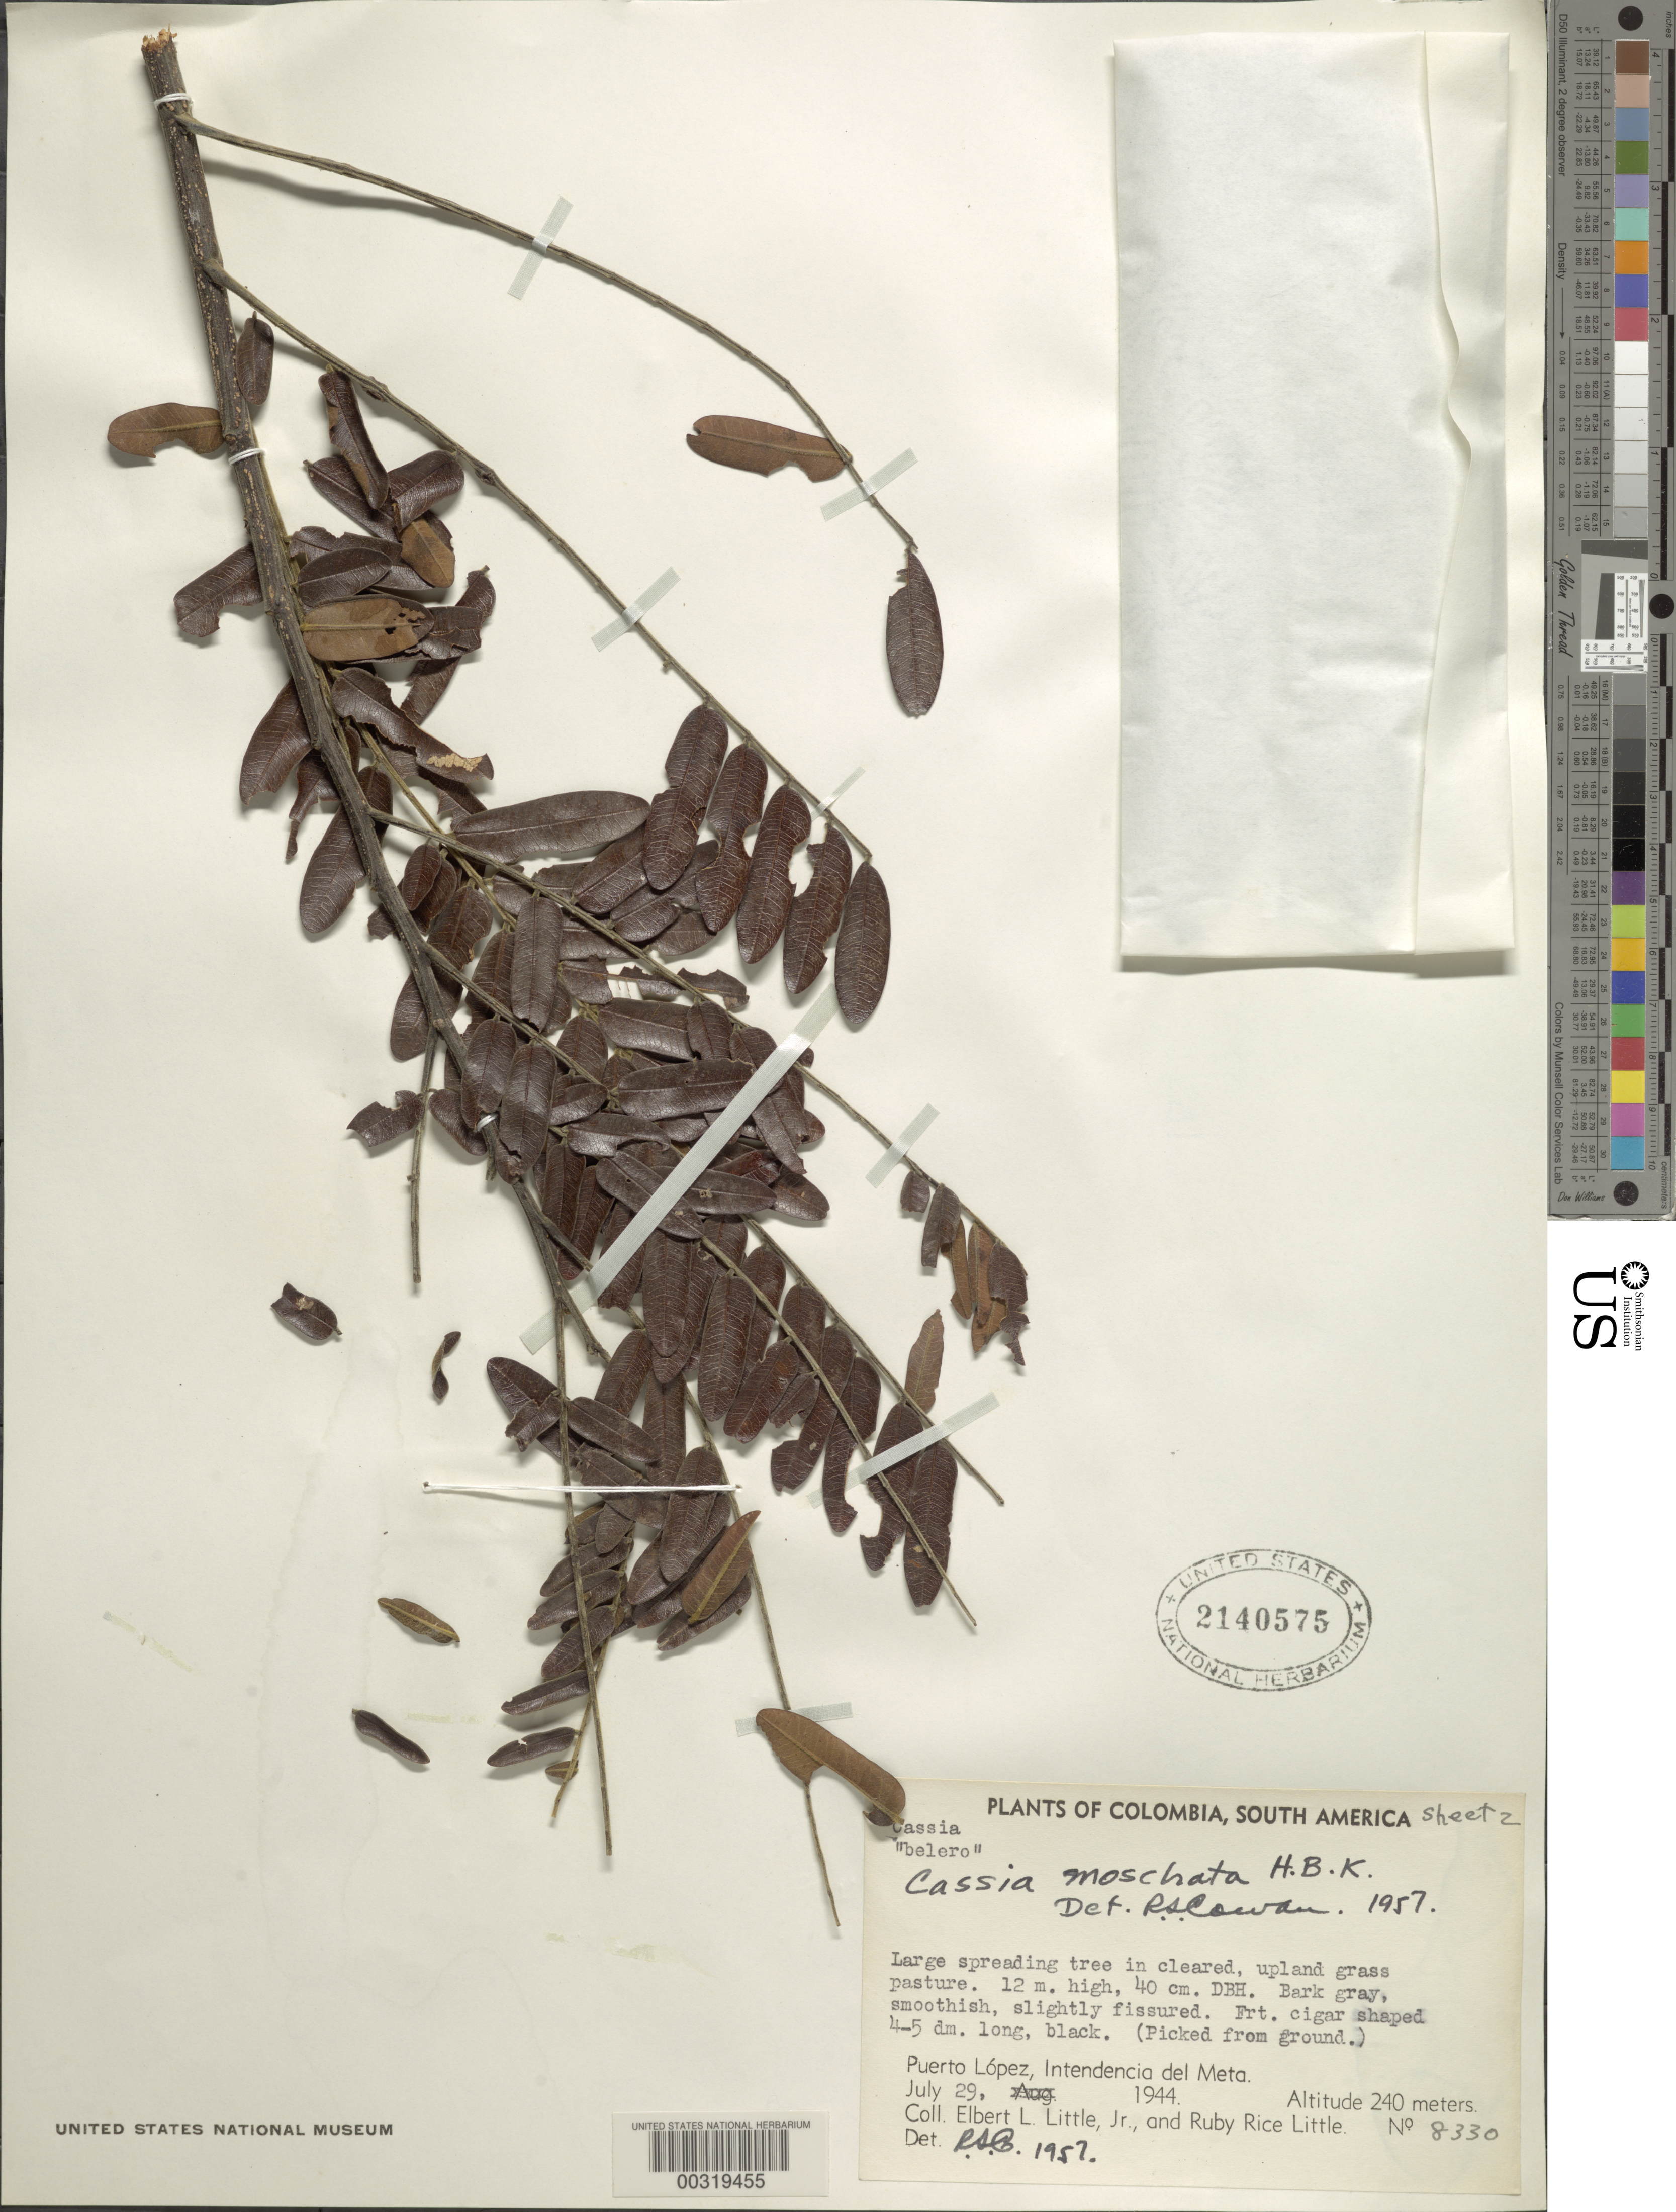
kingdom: Plantae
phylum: Tracheophyta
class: Magnoliopsida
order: Fabales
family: Fabaceae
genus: Cassia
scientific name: Cassia moschata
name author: Kunth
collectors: E. L. Little & R. R. Little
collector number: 8330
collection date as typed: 29 Jul 1944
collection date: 1944-07-29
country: Colombia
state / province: Meta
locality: Puerto Lopez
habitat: Cleared, upland grass pasture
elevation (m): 240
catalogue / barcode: US 2140575